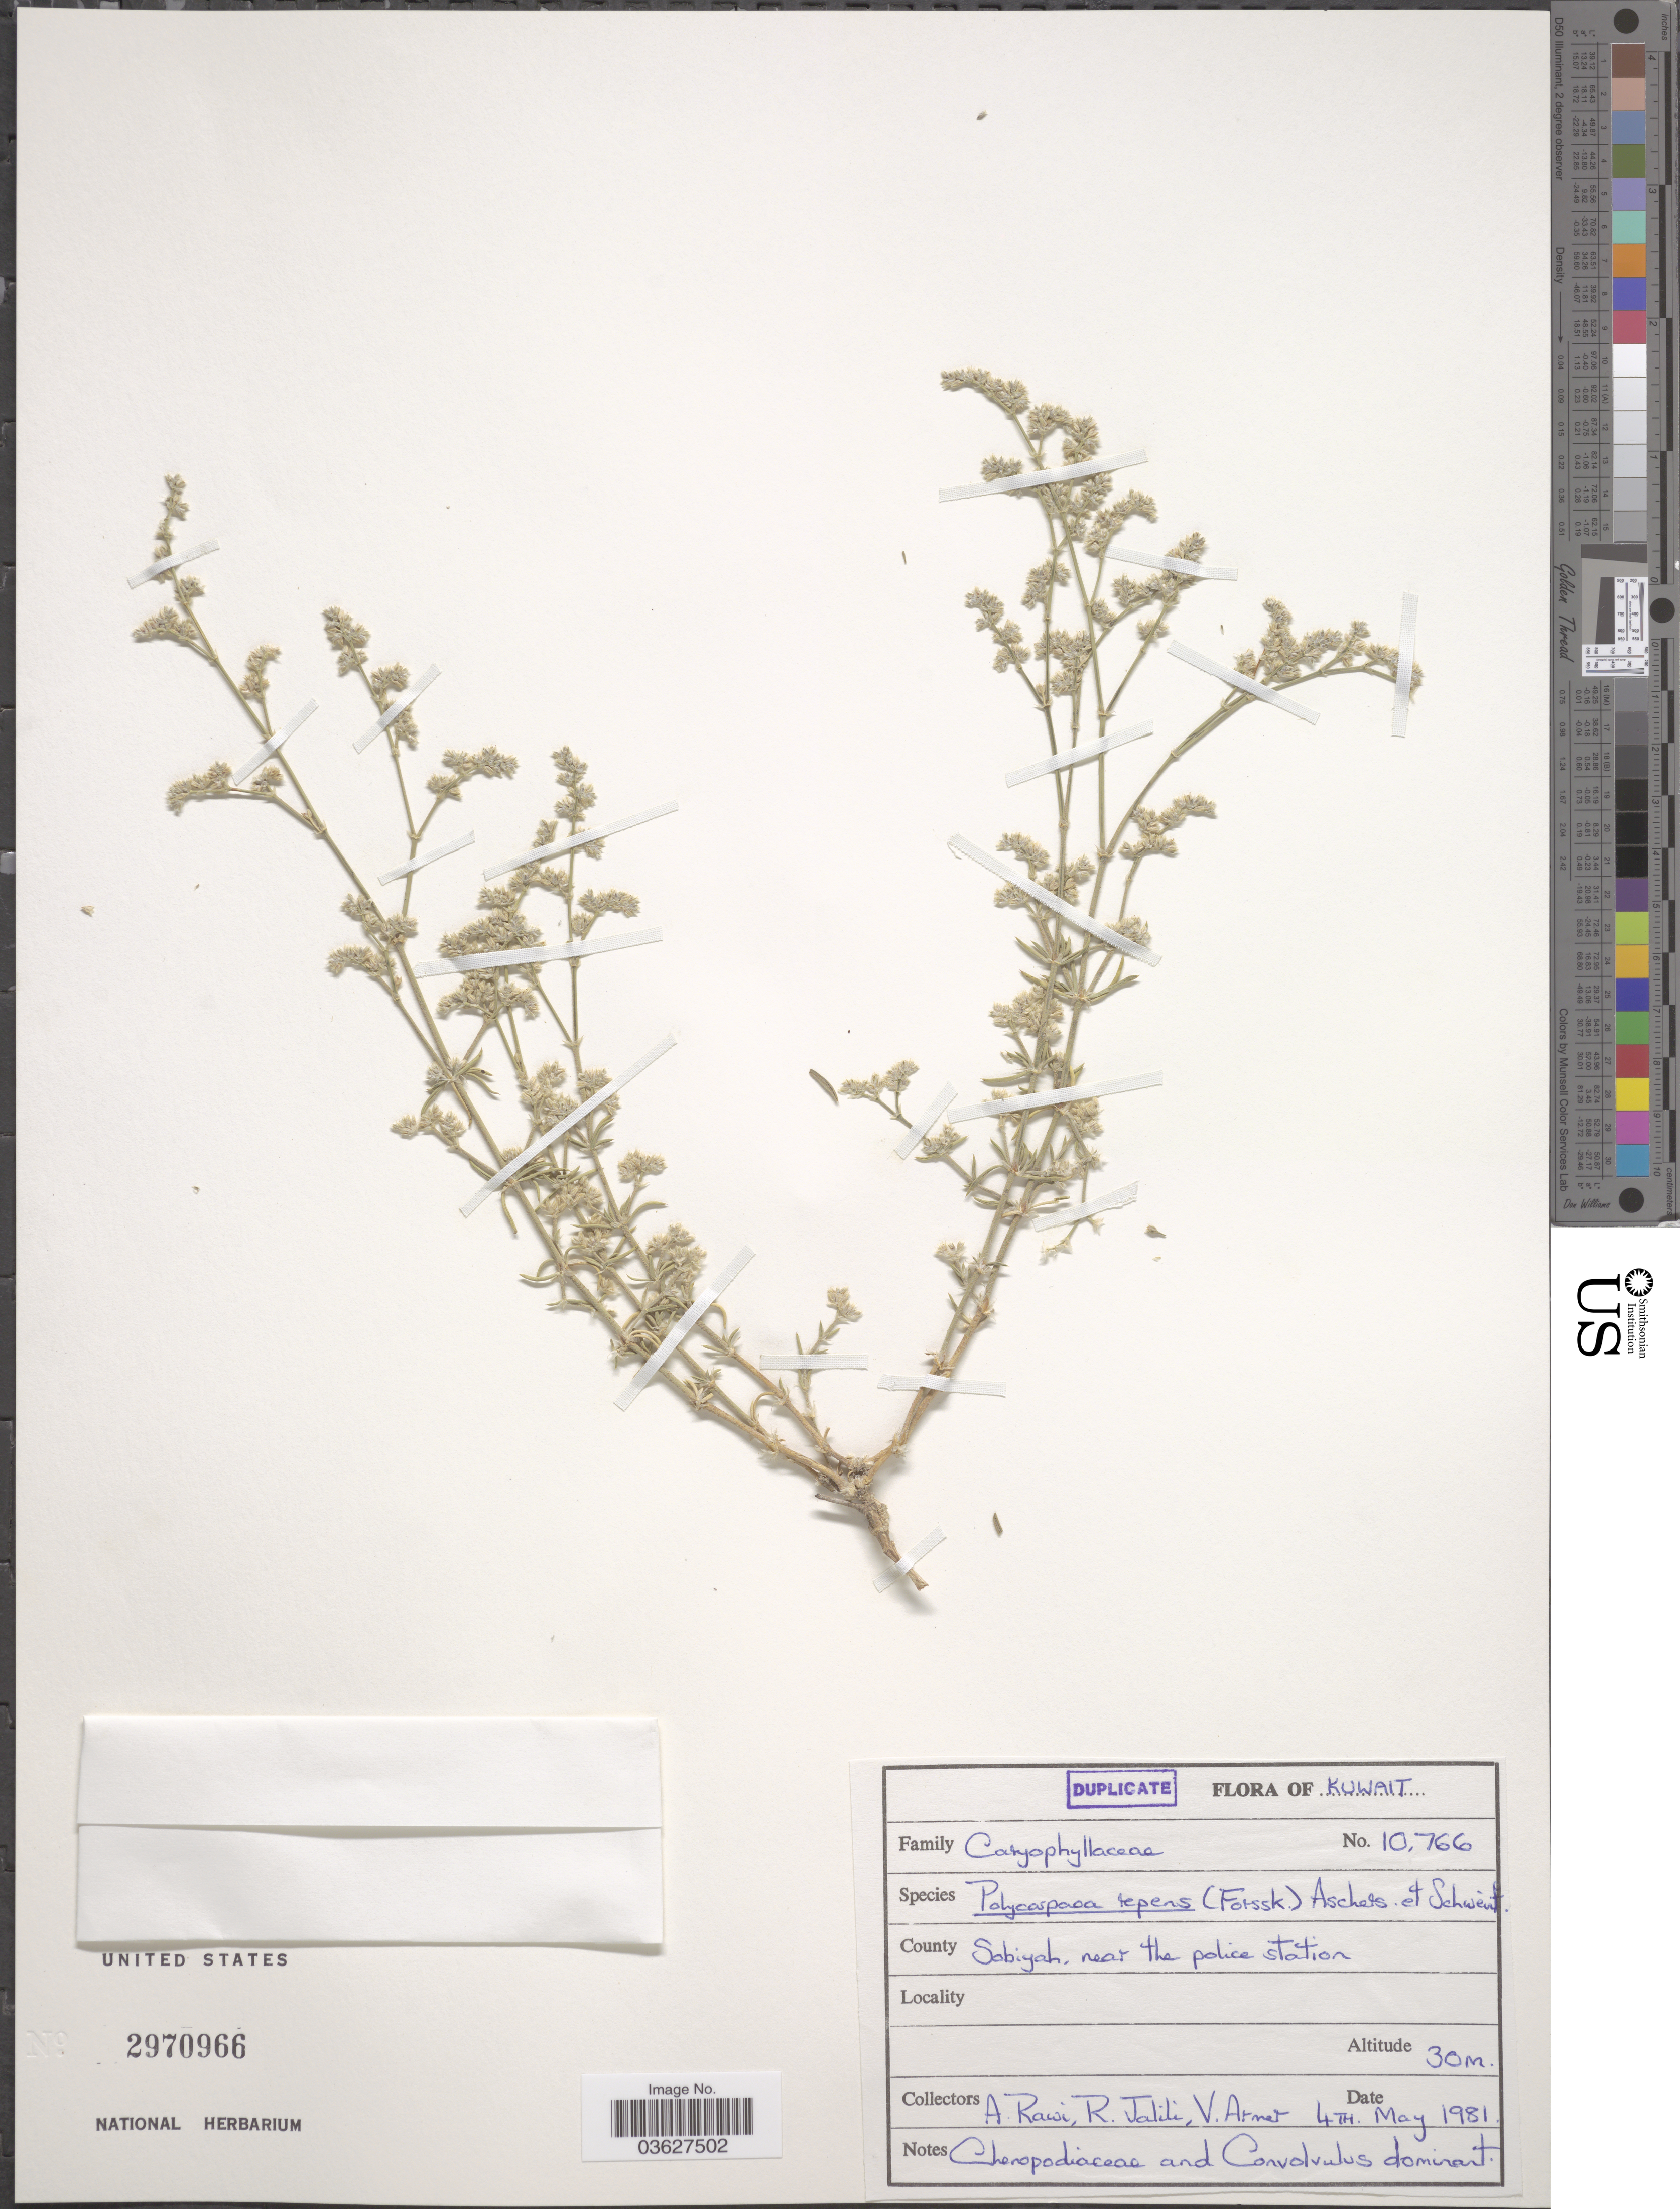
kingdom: Plantae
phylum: Tracheophyta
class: Magnoliopsida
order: Caryophyllales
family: Caryophyllaceae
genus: Polycarpaea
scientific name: Polycarpaea repens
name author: (Forssk.) Asch. & Schweinf.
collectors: A. Rawi, R. Jalili & V. Armet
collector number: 10766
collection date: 1981-05-04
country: Kuwait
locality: Kuwait, County Sobiyah, near the police station.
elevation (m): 30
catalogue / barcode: US 2970966